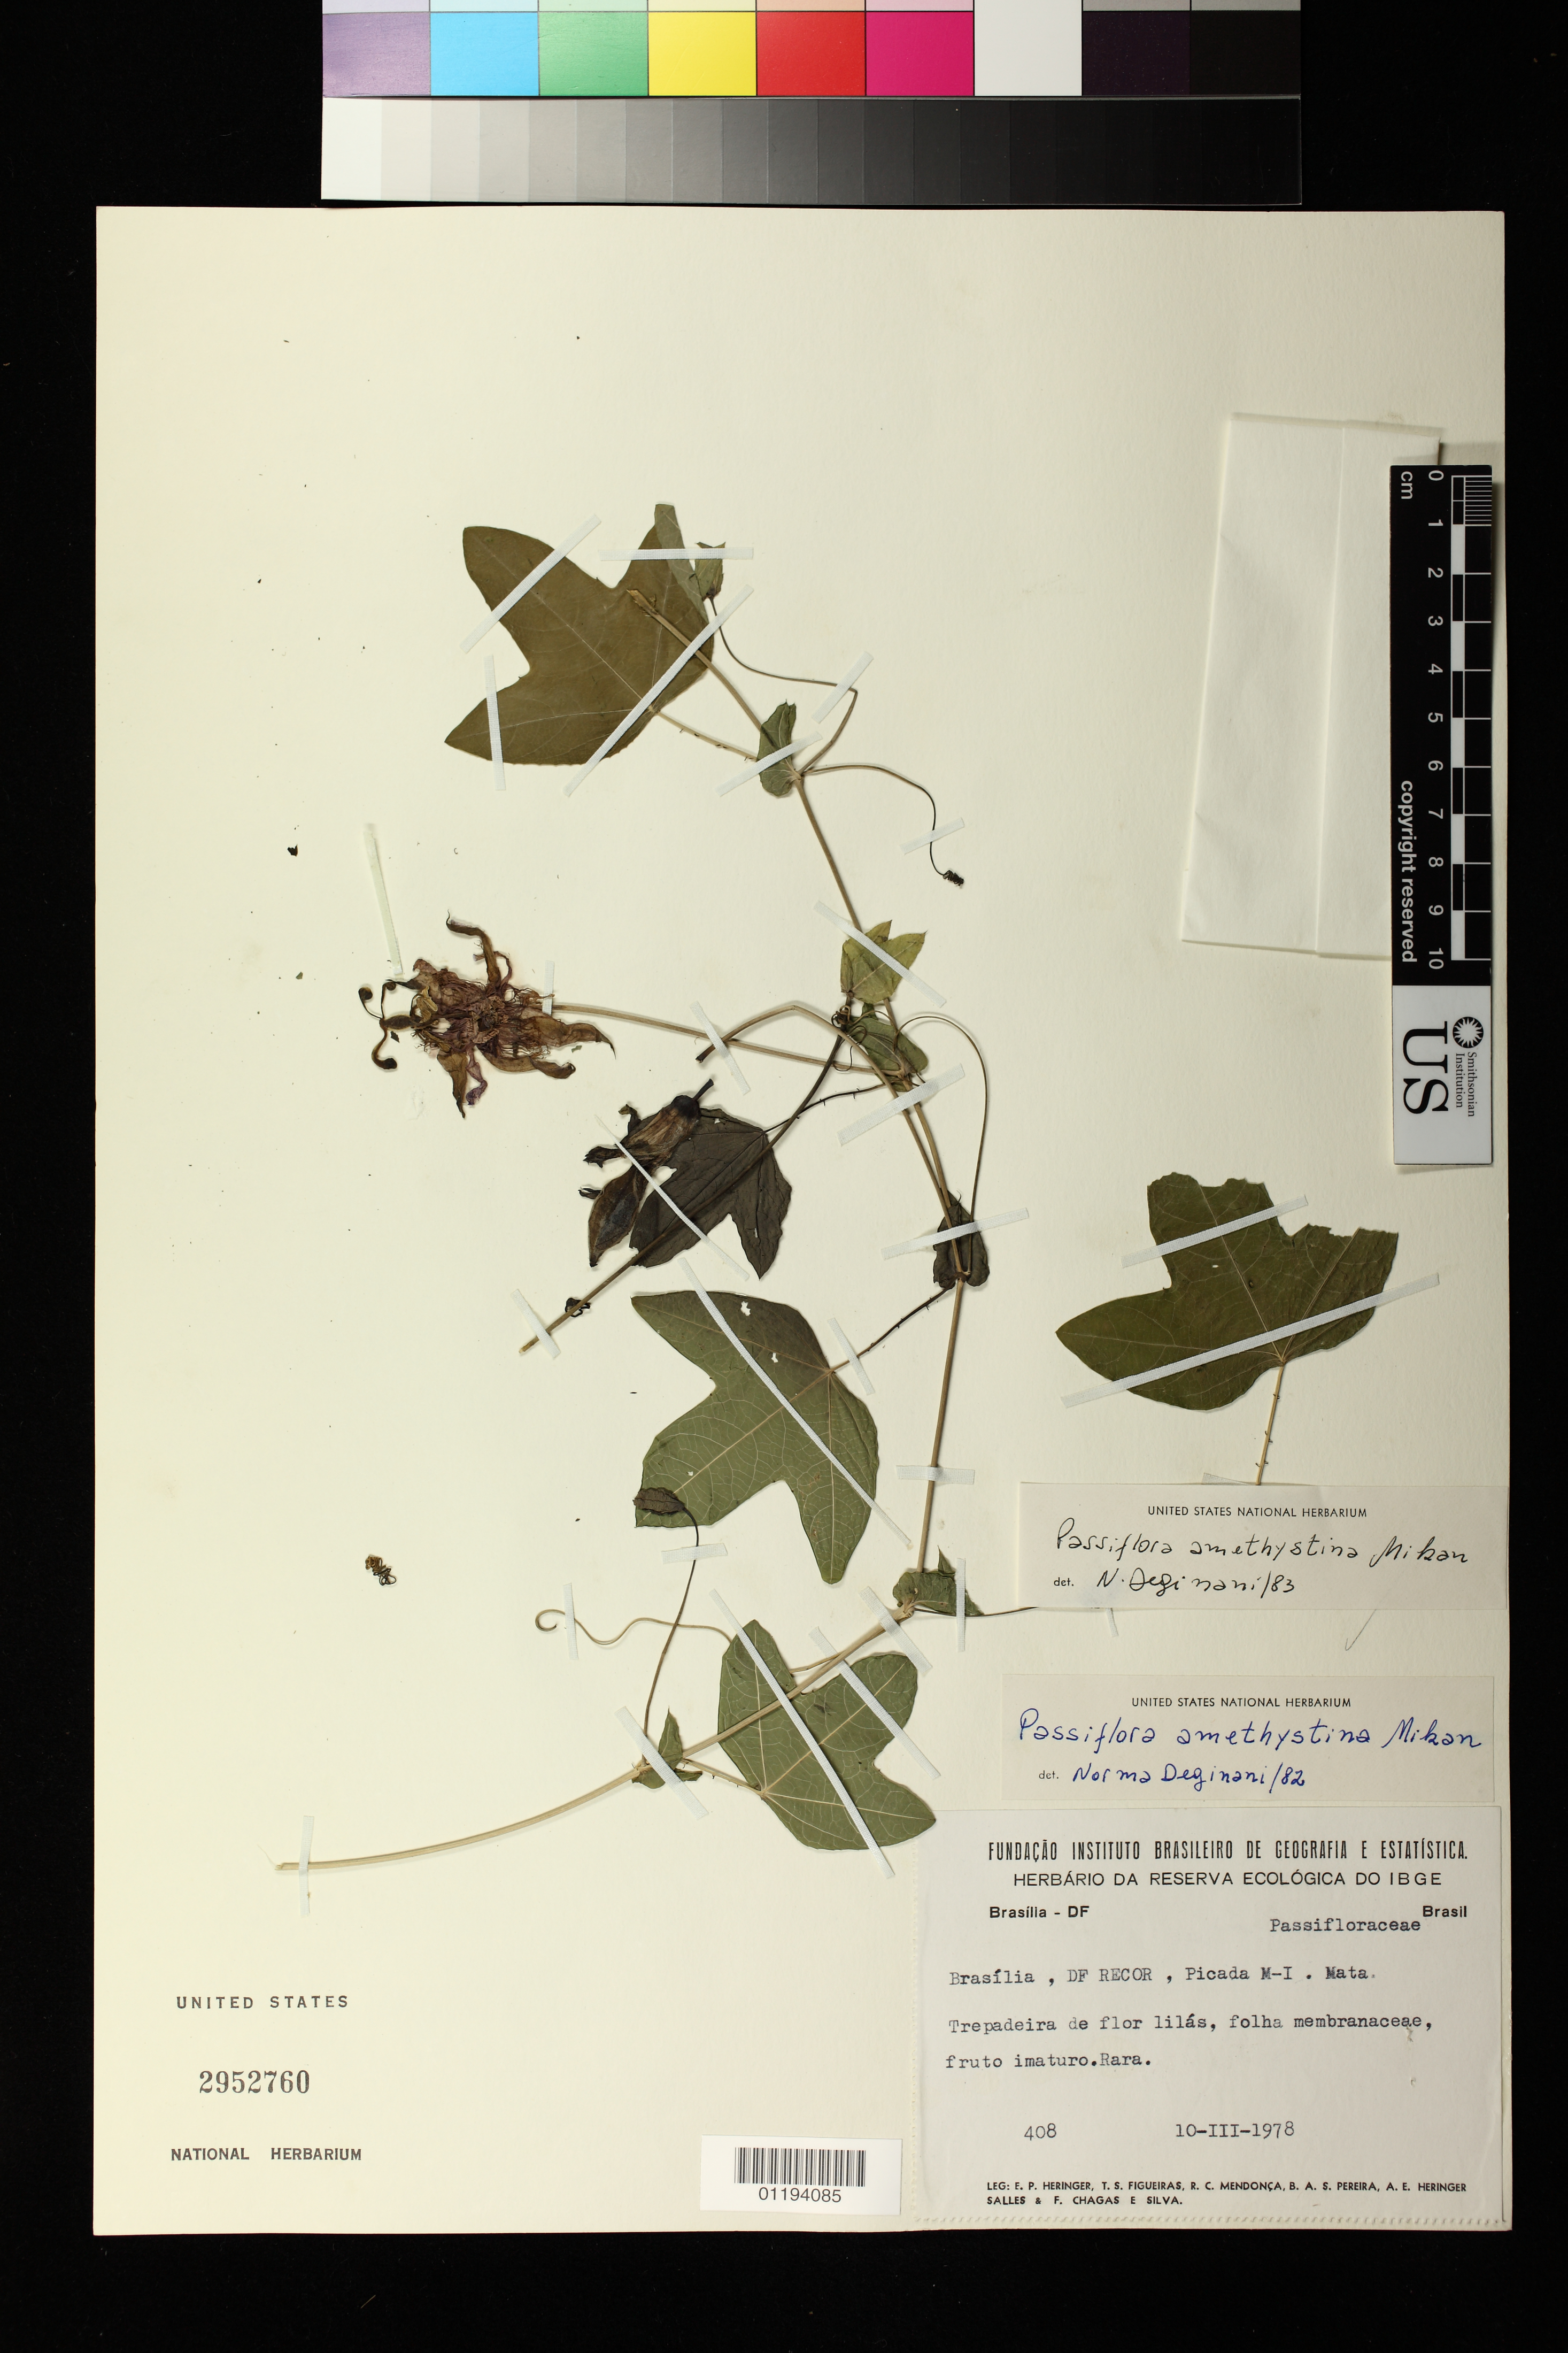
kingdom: Plantae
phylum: Tracheophyta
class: Magnoliopsida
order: Malpighiales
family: Passifloraceae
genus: Passiflora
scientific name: Passiflora amethystina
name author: J.C. Mikan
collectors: E. P. Heringer, T. S. Figueiras, R. C. Mendonça & B. A. S. Pereira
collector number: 408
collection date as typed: Mar 10 1978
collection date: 1978-03-10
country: Brazil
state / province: Distrito Federal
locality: Brasilia, DF Recor, Picada M-I. Mata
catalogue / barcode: US 2952760